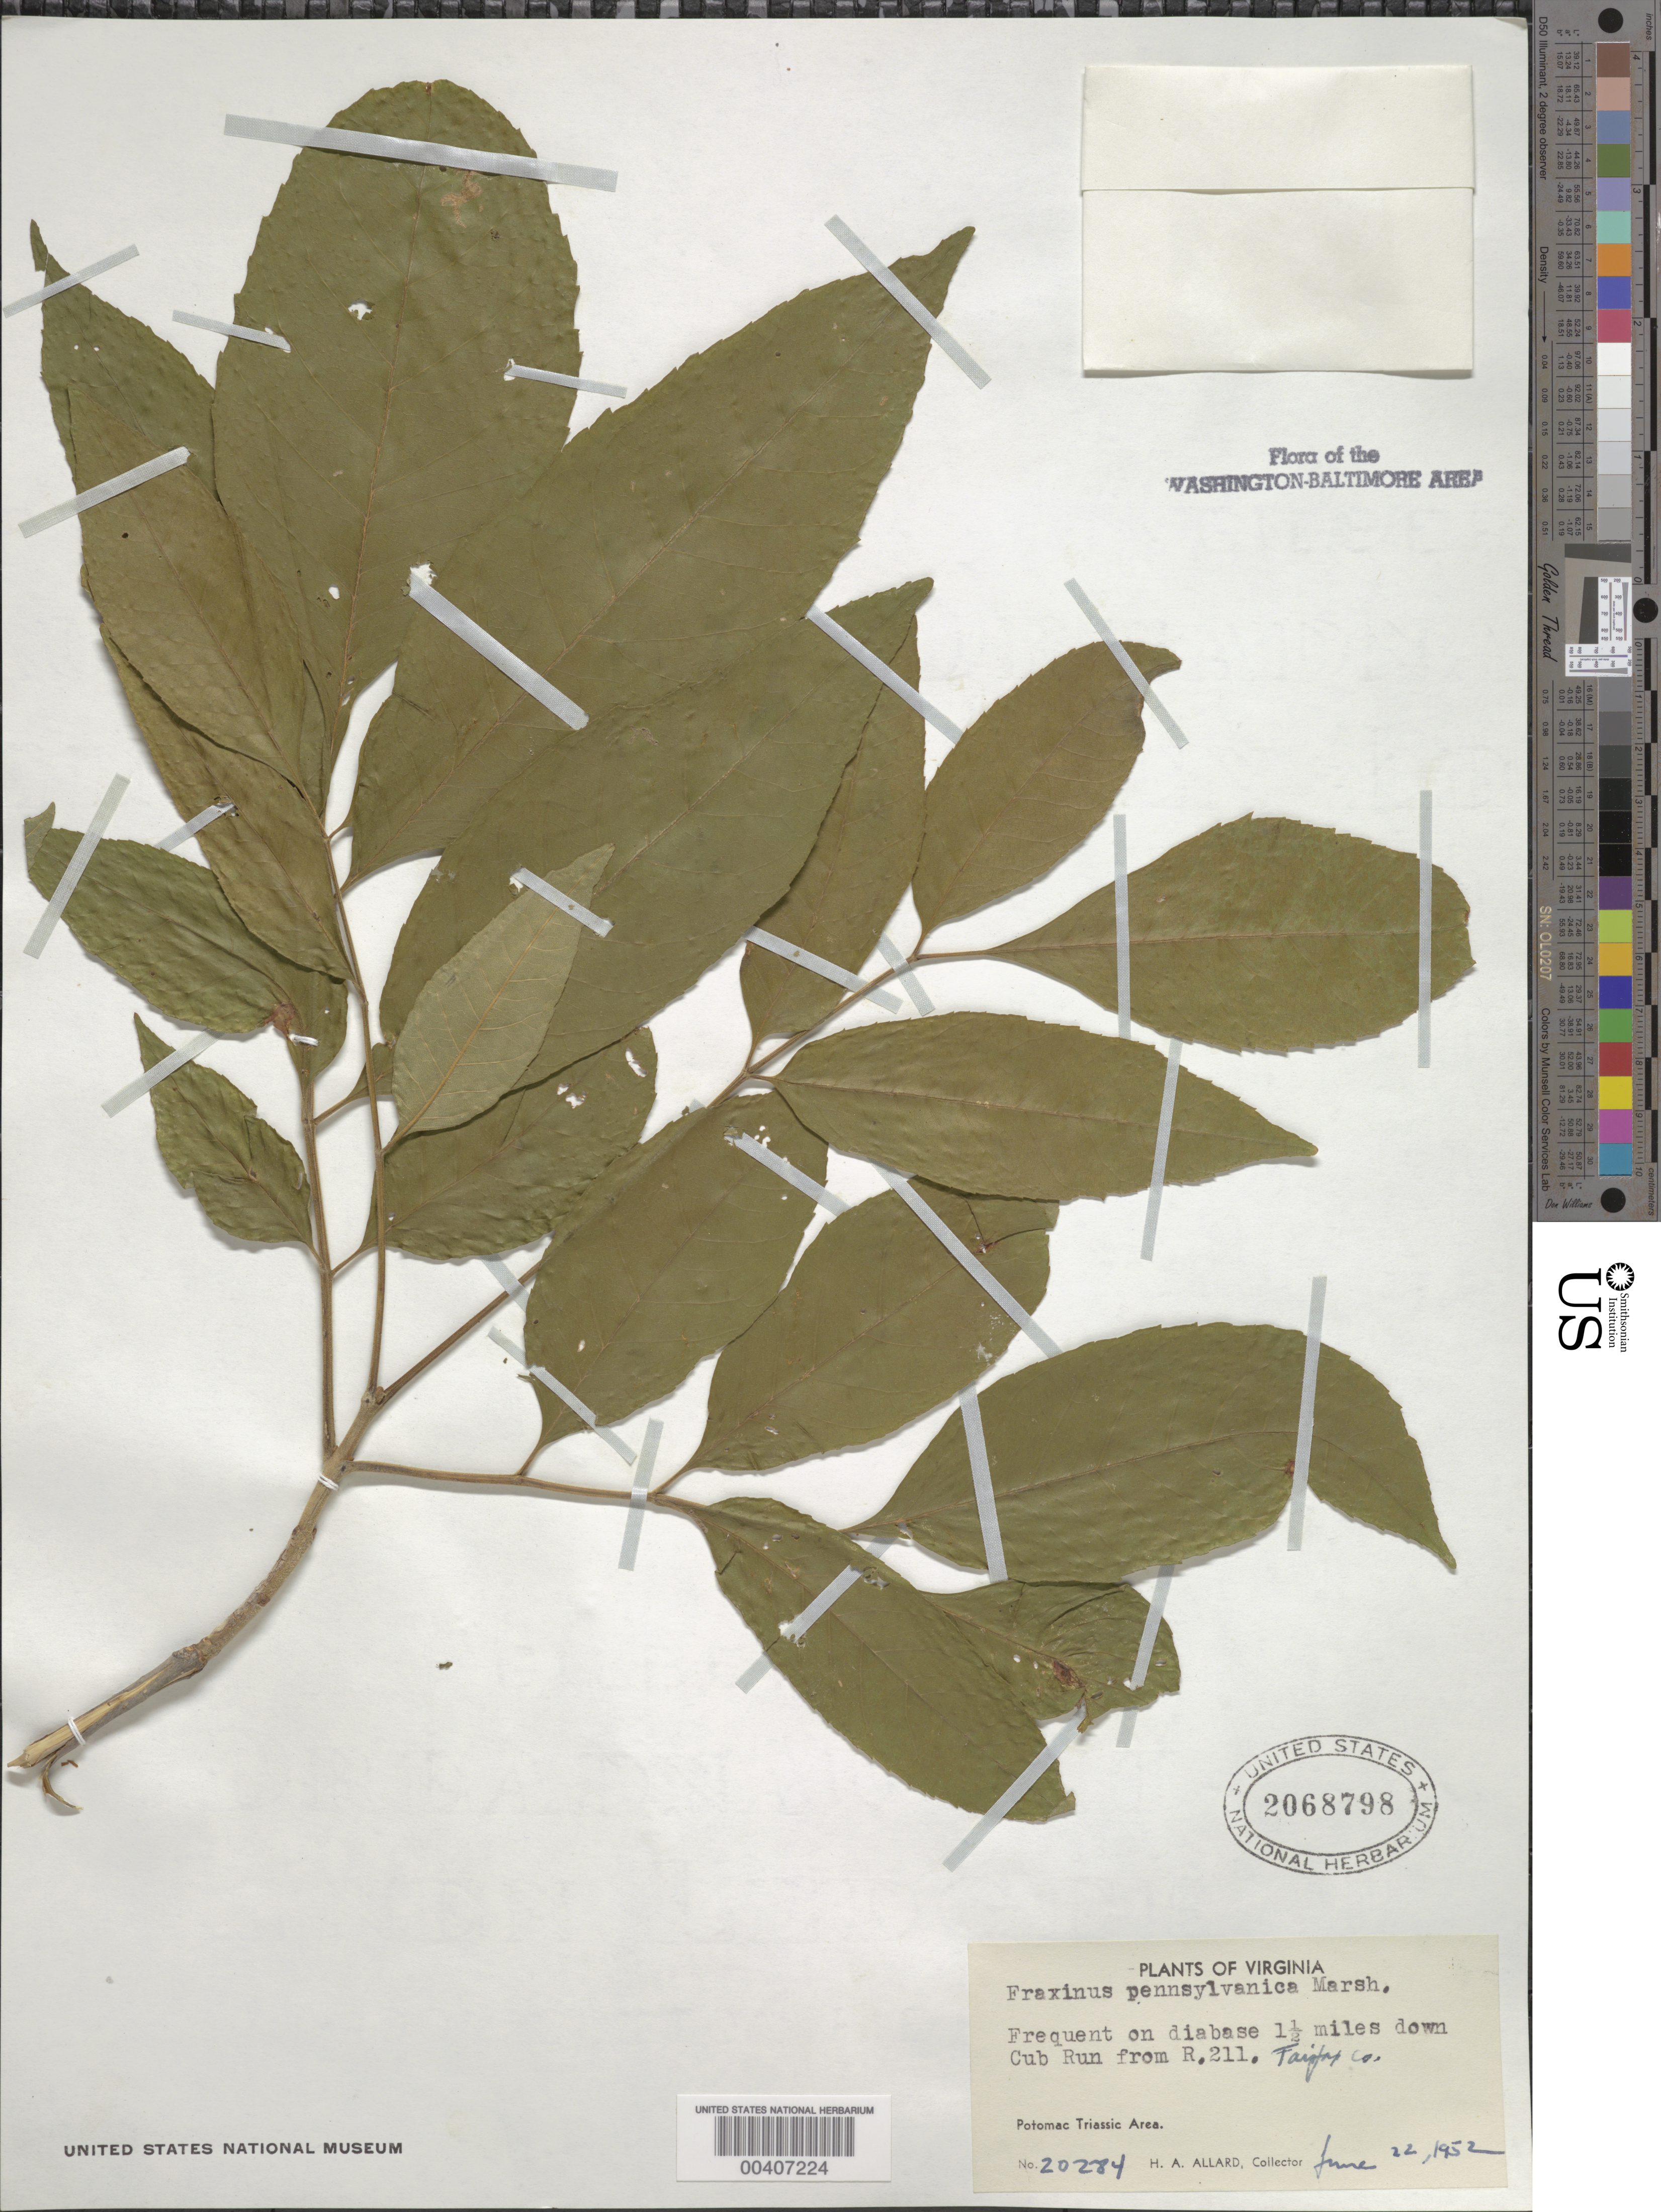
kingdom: Plantae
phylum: Tracheophyta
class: Magnoliopsida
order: Lamiales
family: Oleaceae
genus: Fraxinus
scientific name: Fraxinus pennsylvanica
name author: Marshall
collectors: H. A. Allard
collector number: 20284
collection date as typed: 22 Jun 1952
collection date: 1952-06-22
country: United States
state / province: Virginia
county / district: Fairfax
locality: Cub Run, near Route 211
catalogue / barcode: US 2068798